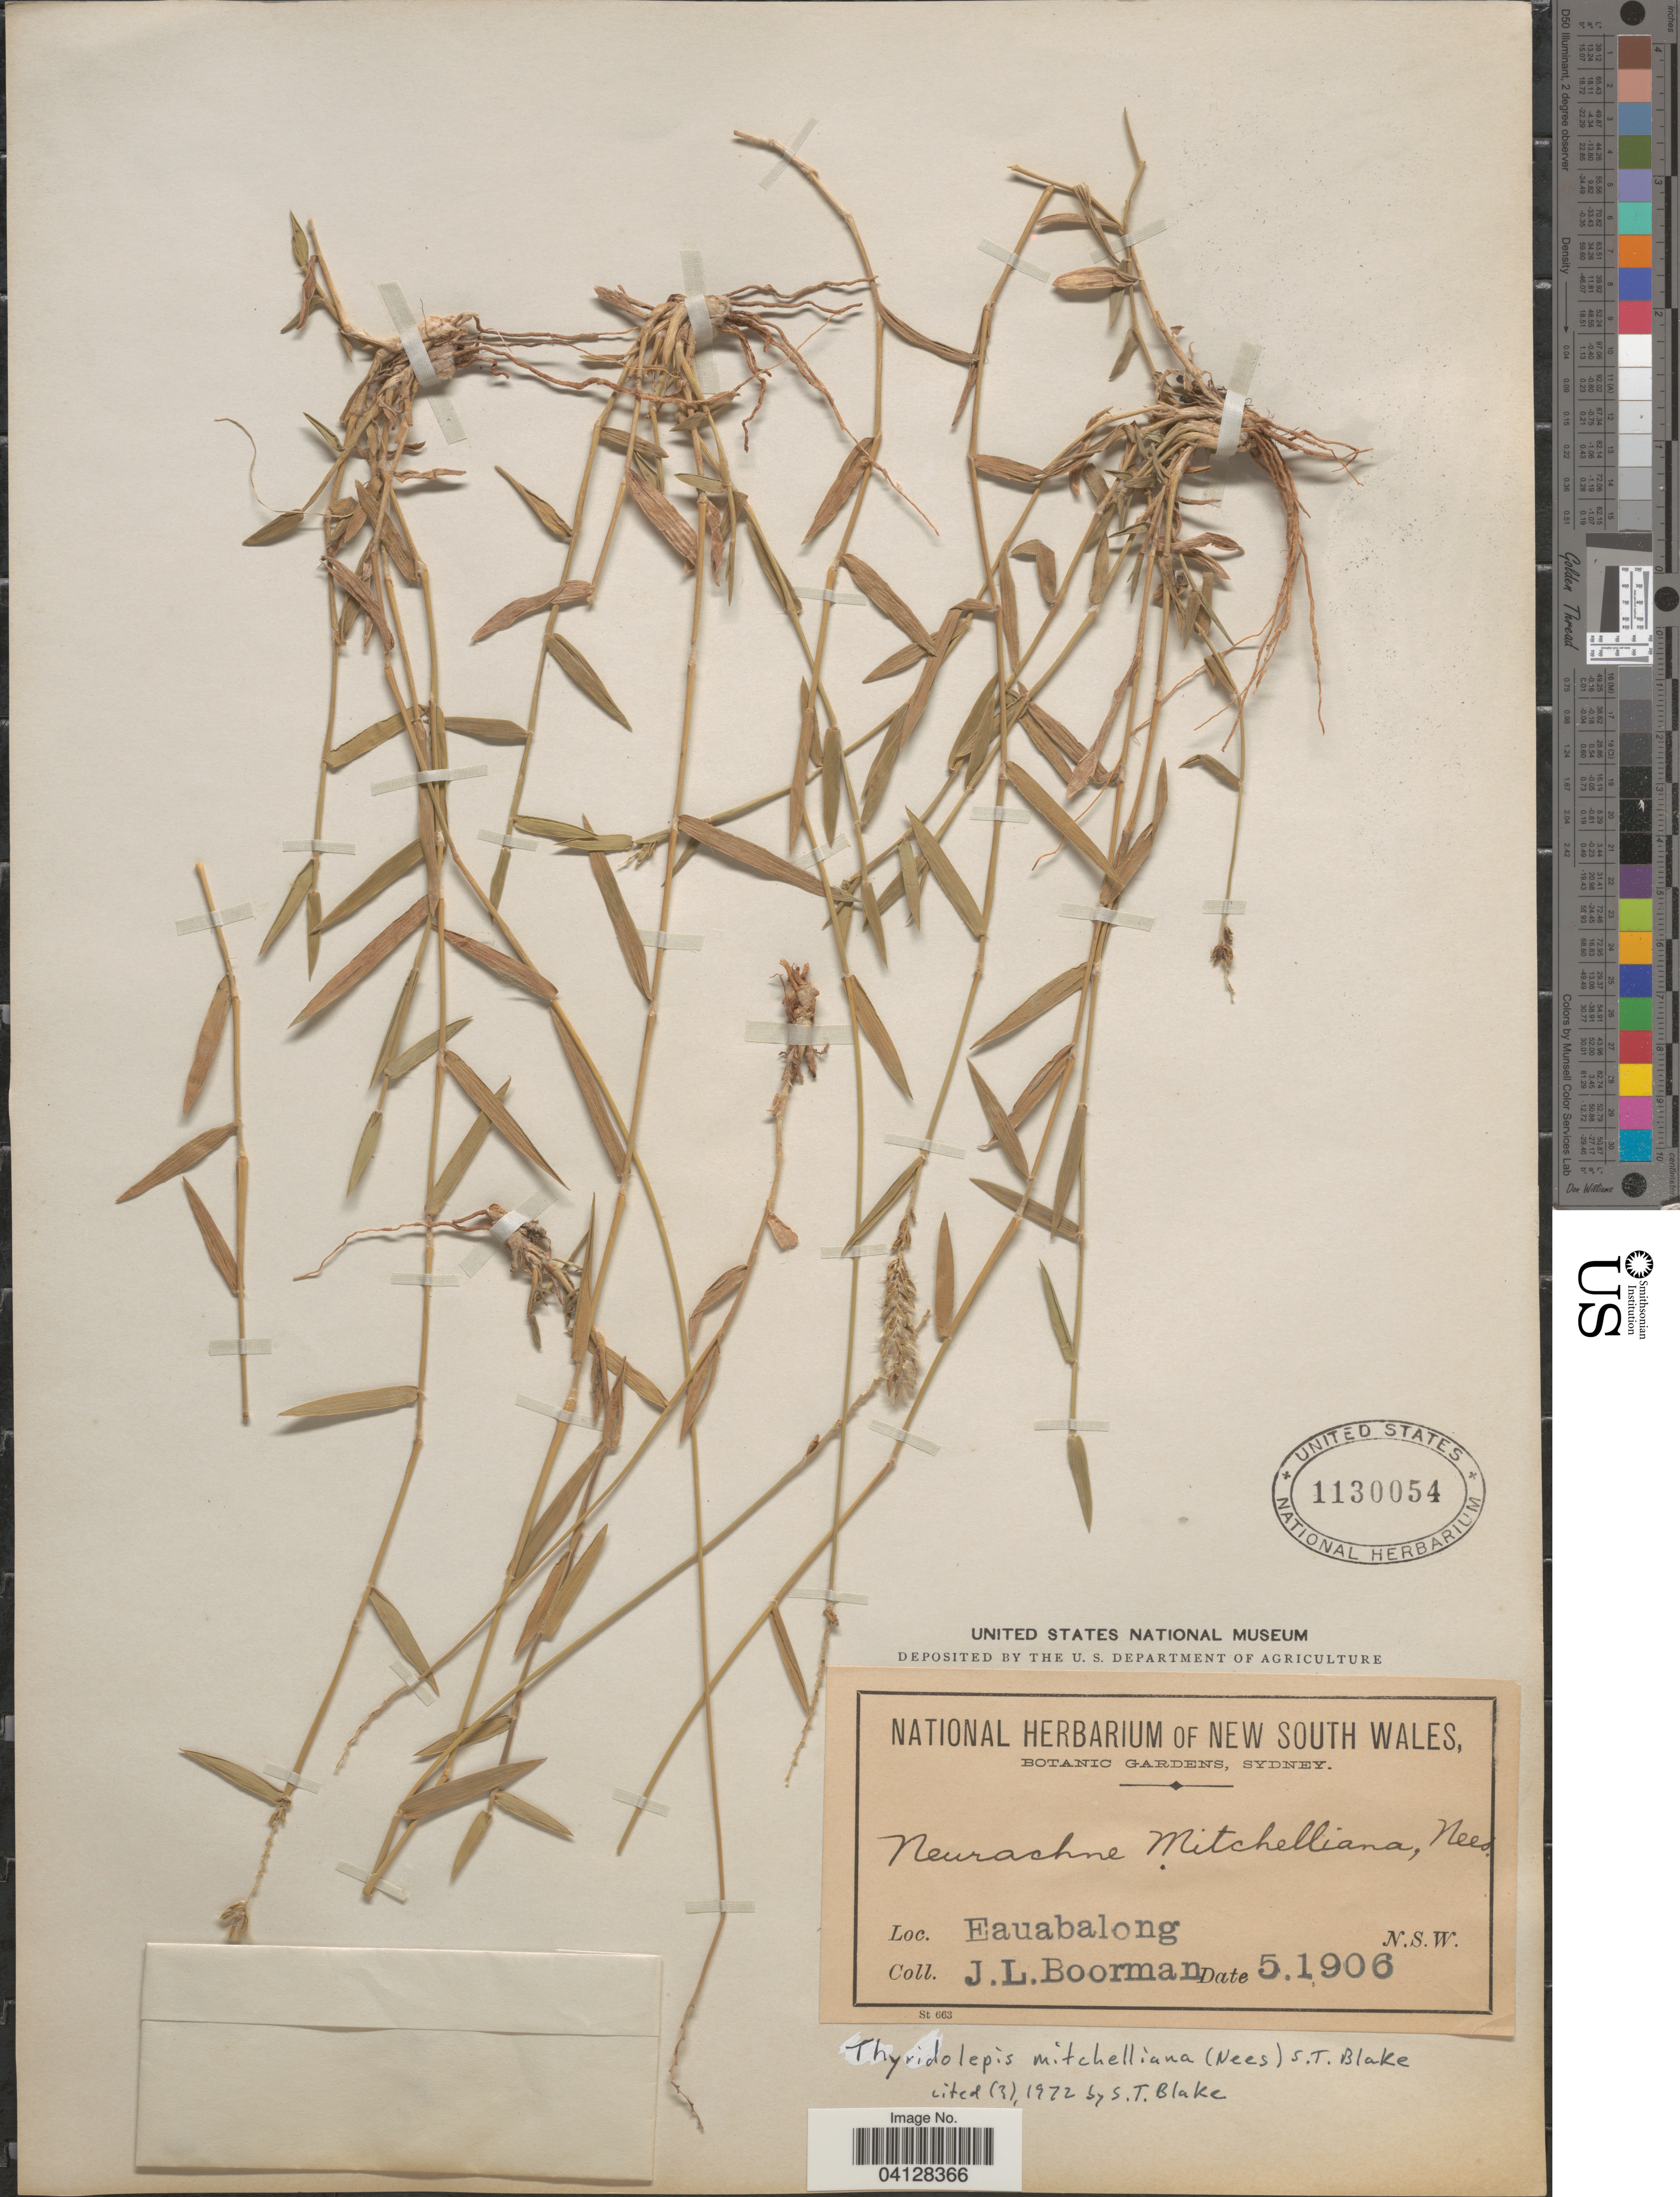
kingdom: Plantae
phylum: Tracheophyta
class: Liliopsida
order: Poales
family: Poaceae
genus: Neurachne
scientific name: Neurachne mitchelliana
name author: Nees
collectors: J. Boorman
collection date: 1906-05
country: Australia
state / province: New South Wales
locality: Eauabalong.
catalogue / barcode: US 1130054